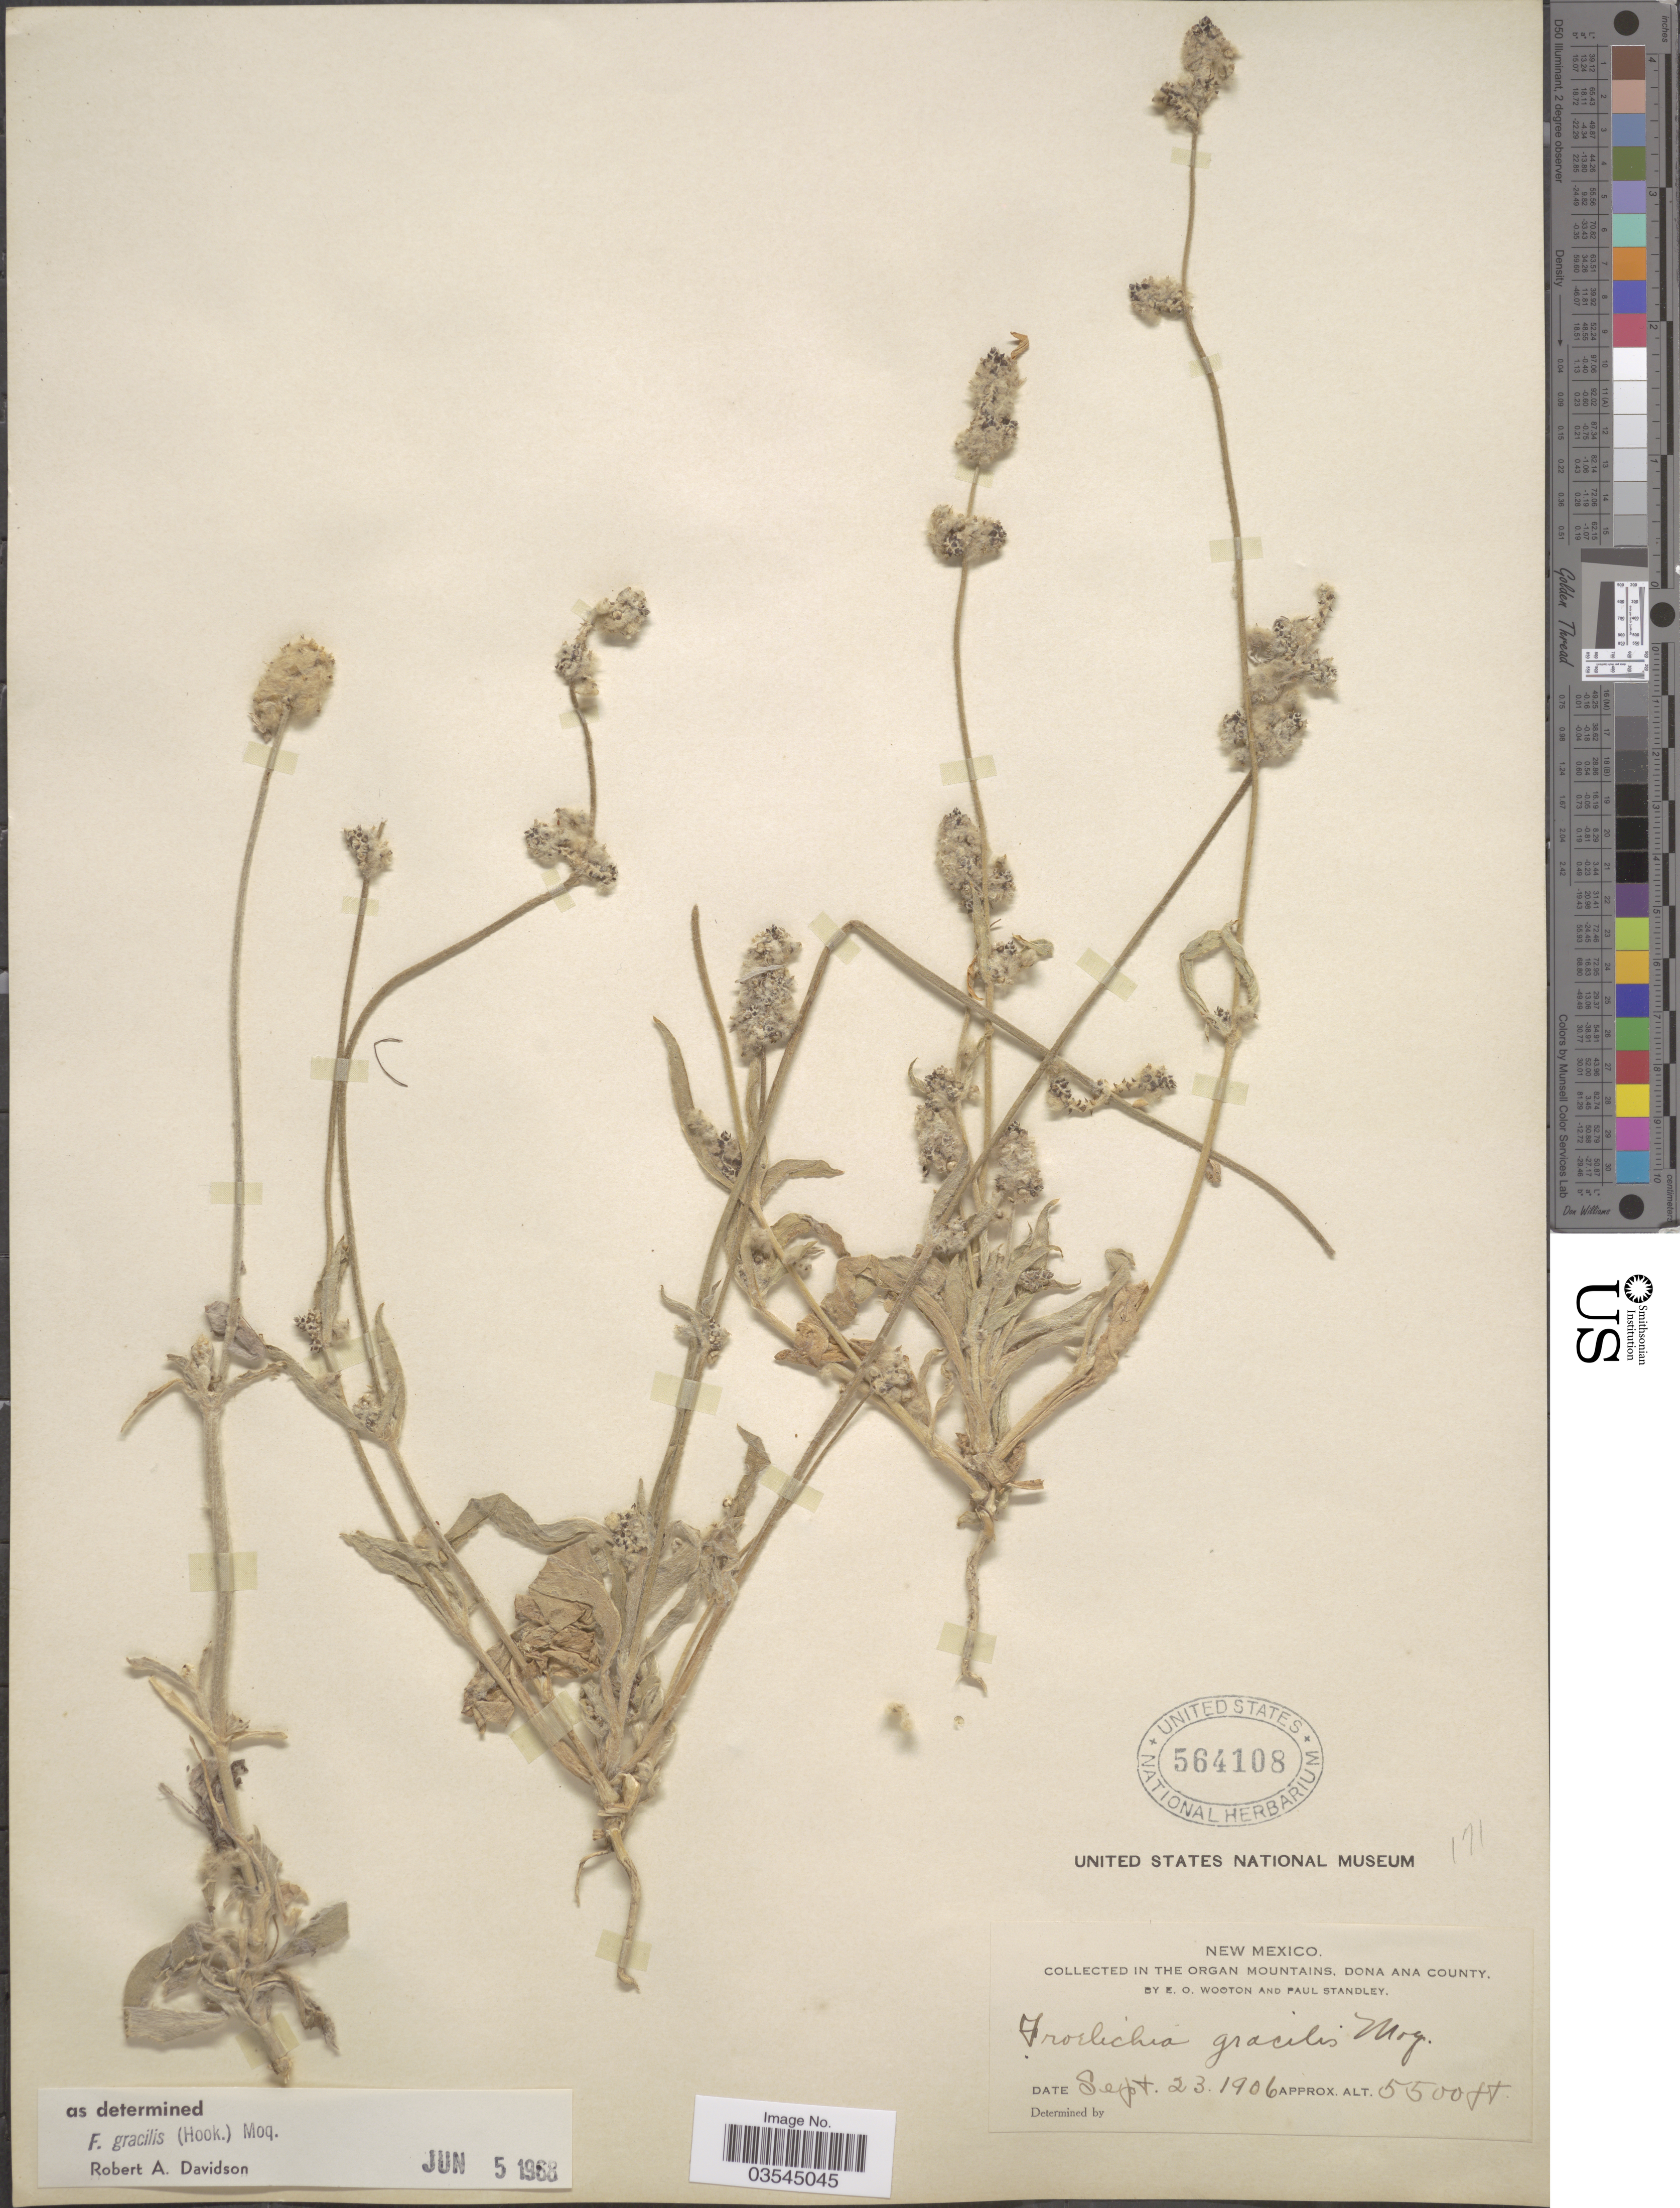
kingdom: Plantae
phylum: Tracheophyta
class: Magnoliopsida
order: Caryophyllales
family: Amaranthaceae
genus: Froelichia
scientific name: Froelichia gracilis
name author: (Hook.) Moq.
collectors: E. O. Wooton & P. C. Standley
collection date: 1906-09-23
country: United States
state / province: New Mexico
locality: In the Organ Mountains, Dona Ana County.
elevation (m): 1676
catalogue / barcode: US 564108